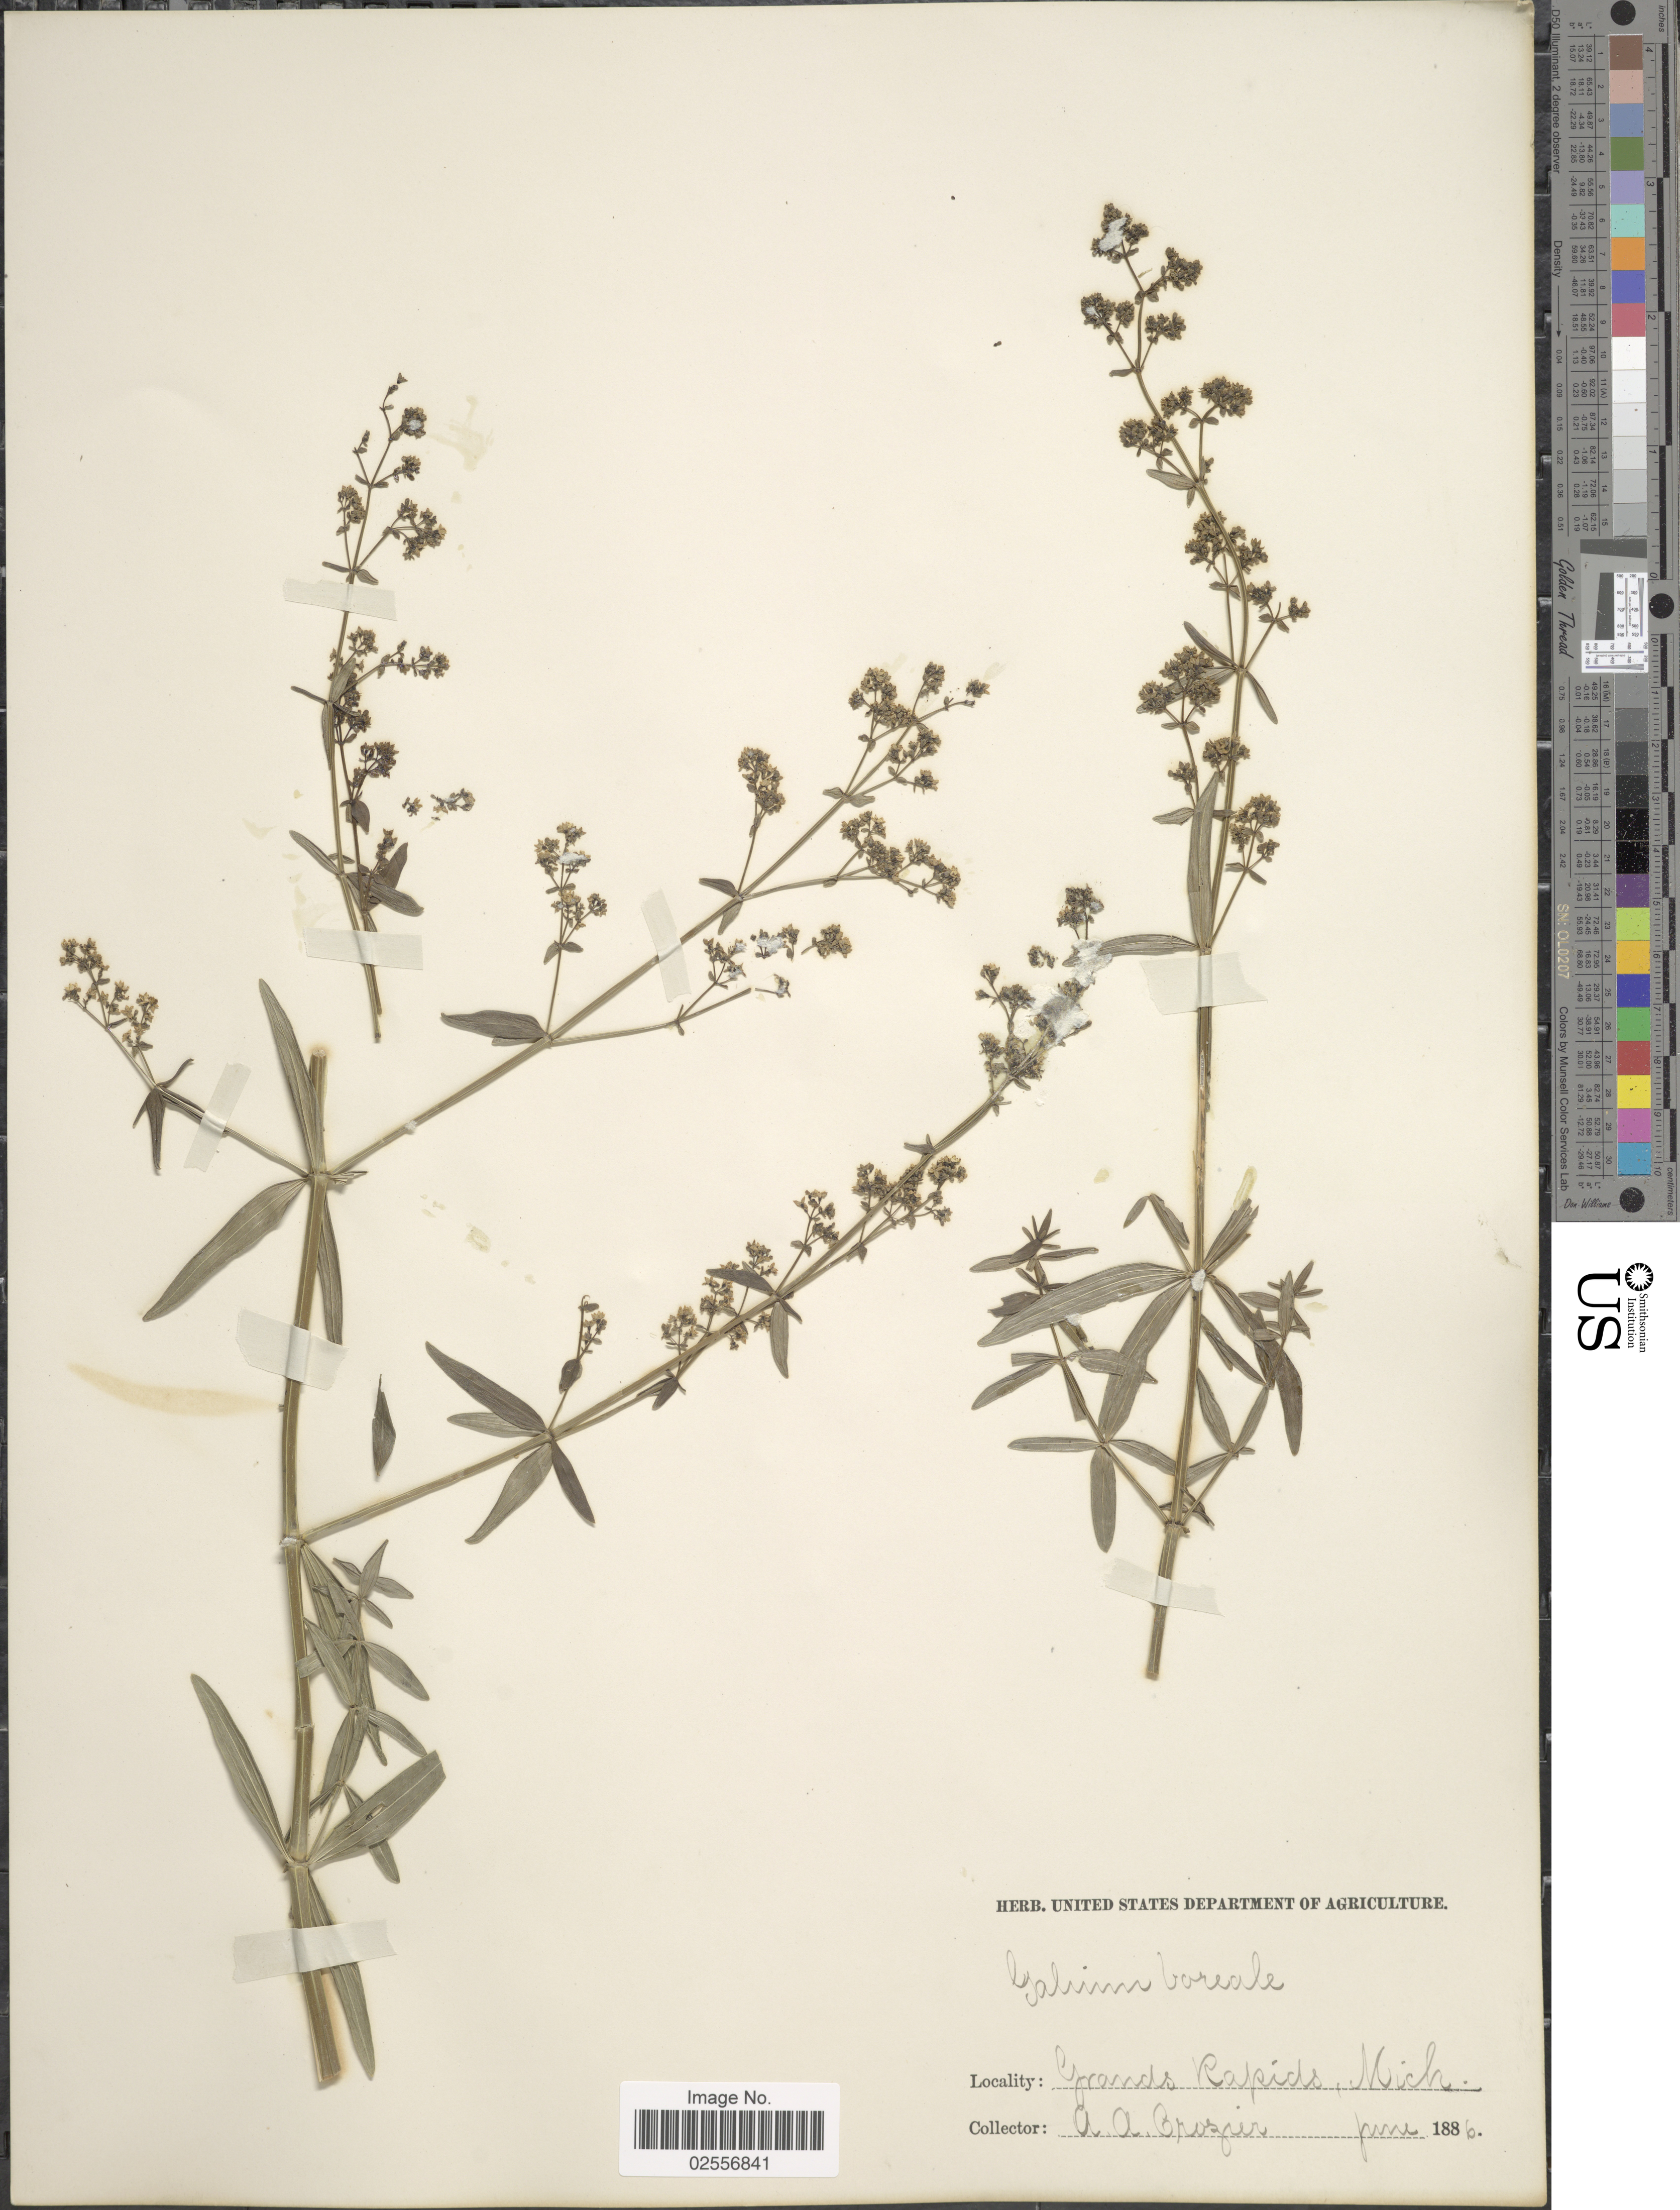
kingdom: Plantae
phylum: Tracheophyta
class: Magnoliopsida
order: Gentianales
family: Rubiaceae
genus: Galium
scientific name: Galium boreale L.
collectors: A. Crozier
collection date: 1886-06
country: United States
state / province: Michigan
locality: Grands Rapids, Mich.